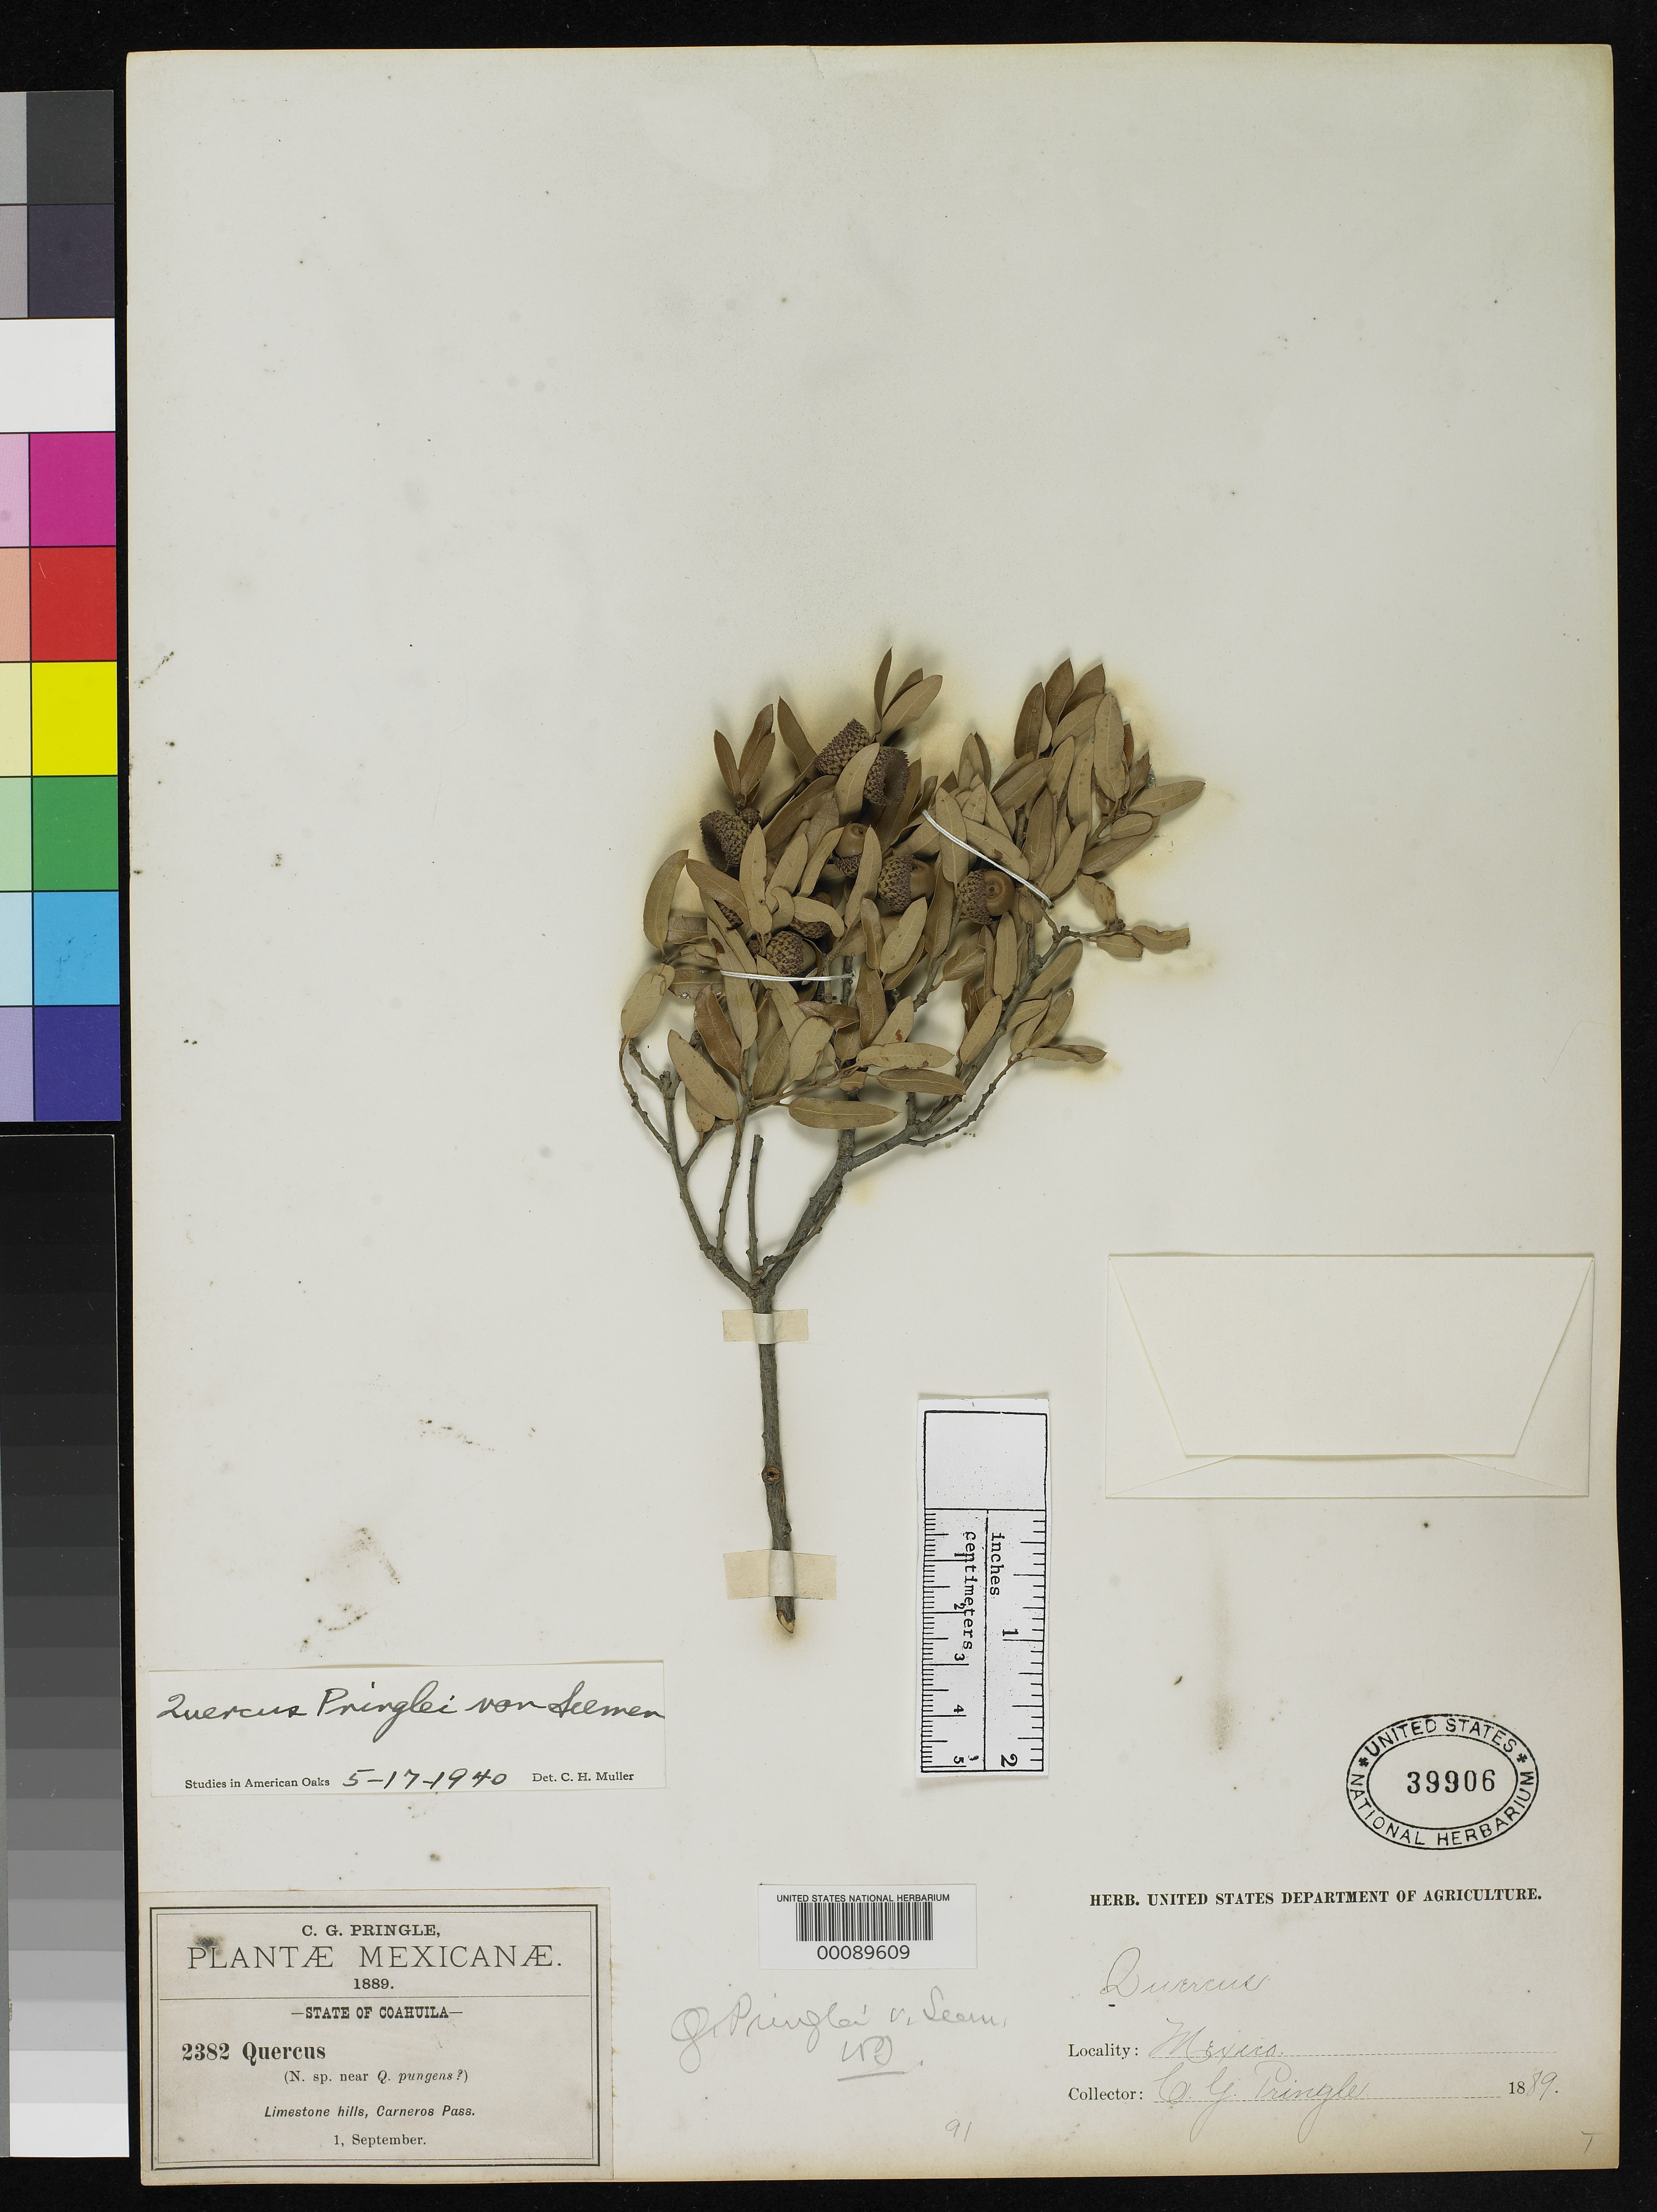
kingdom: Plantae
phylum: Tracheophyta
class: Magnoliopsida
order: Fagales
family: Fagaceae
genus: Quercus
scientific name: Quercus pringlei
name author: Seemen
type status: Isolectotype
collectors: C. G. Pringle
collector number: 2382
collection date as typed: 01 Sep 1899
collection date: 1899-09-01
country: Mexico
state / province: Coahuila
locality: Limestone hills, Carneros Pass.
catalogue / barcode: US 39906